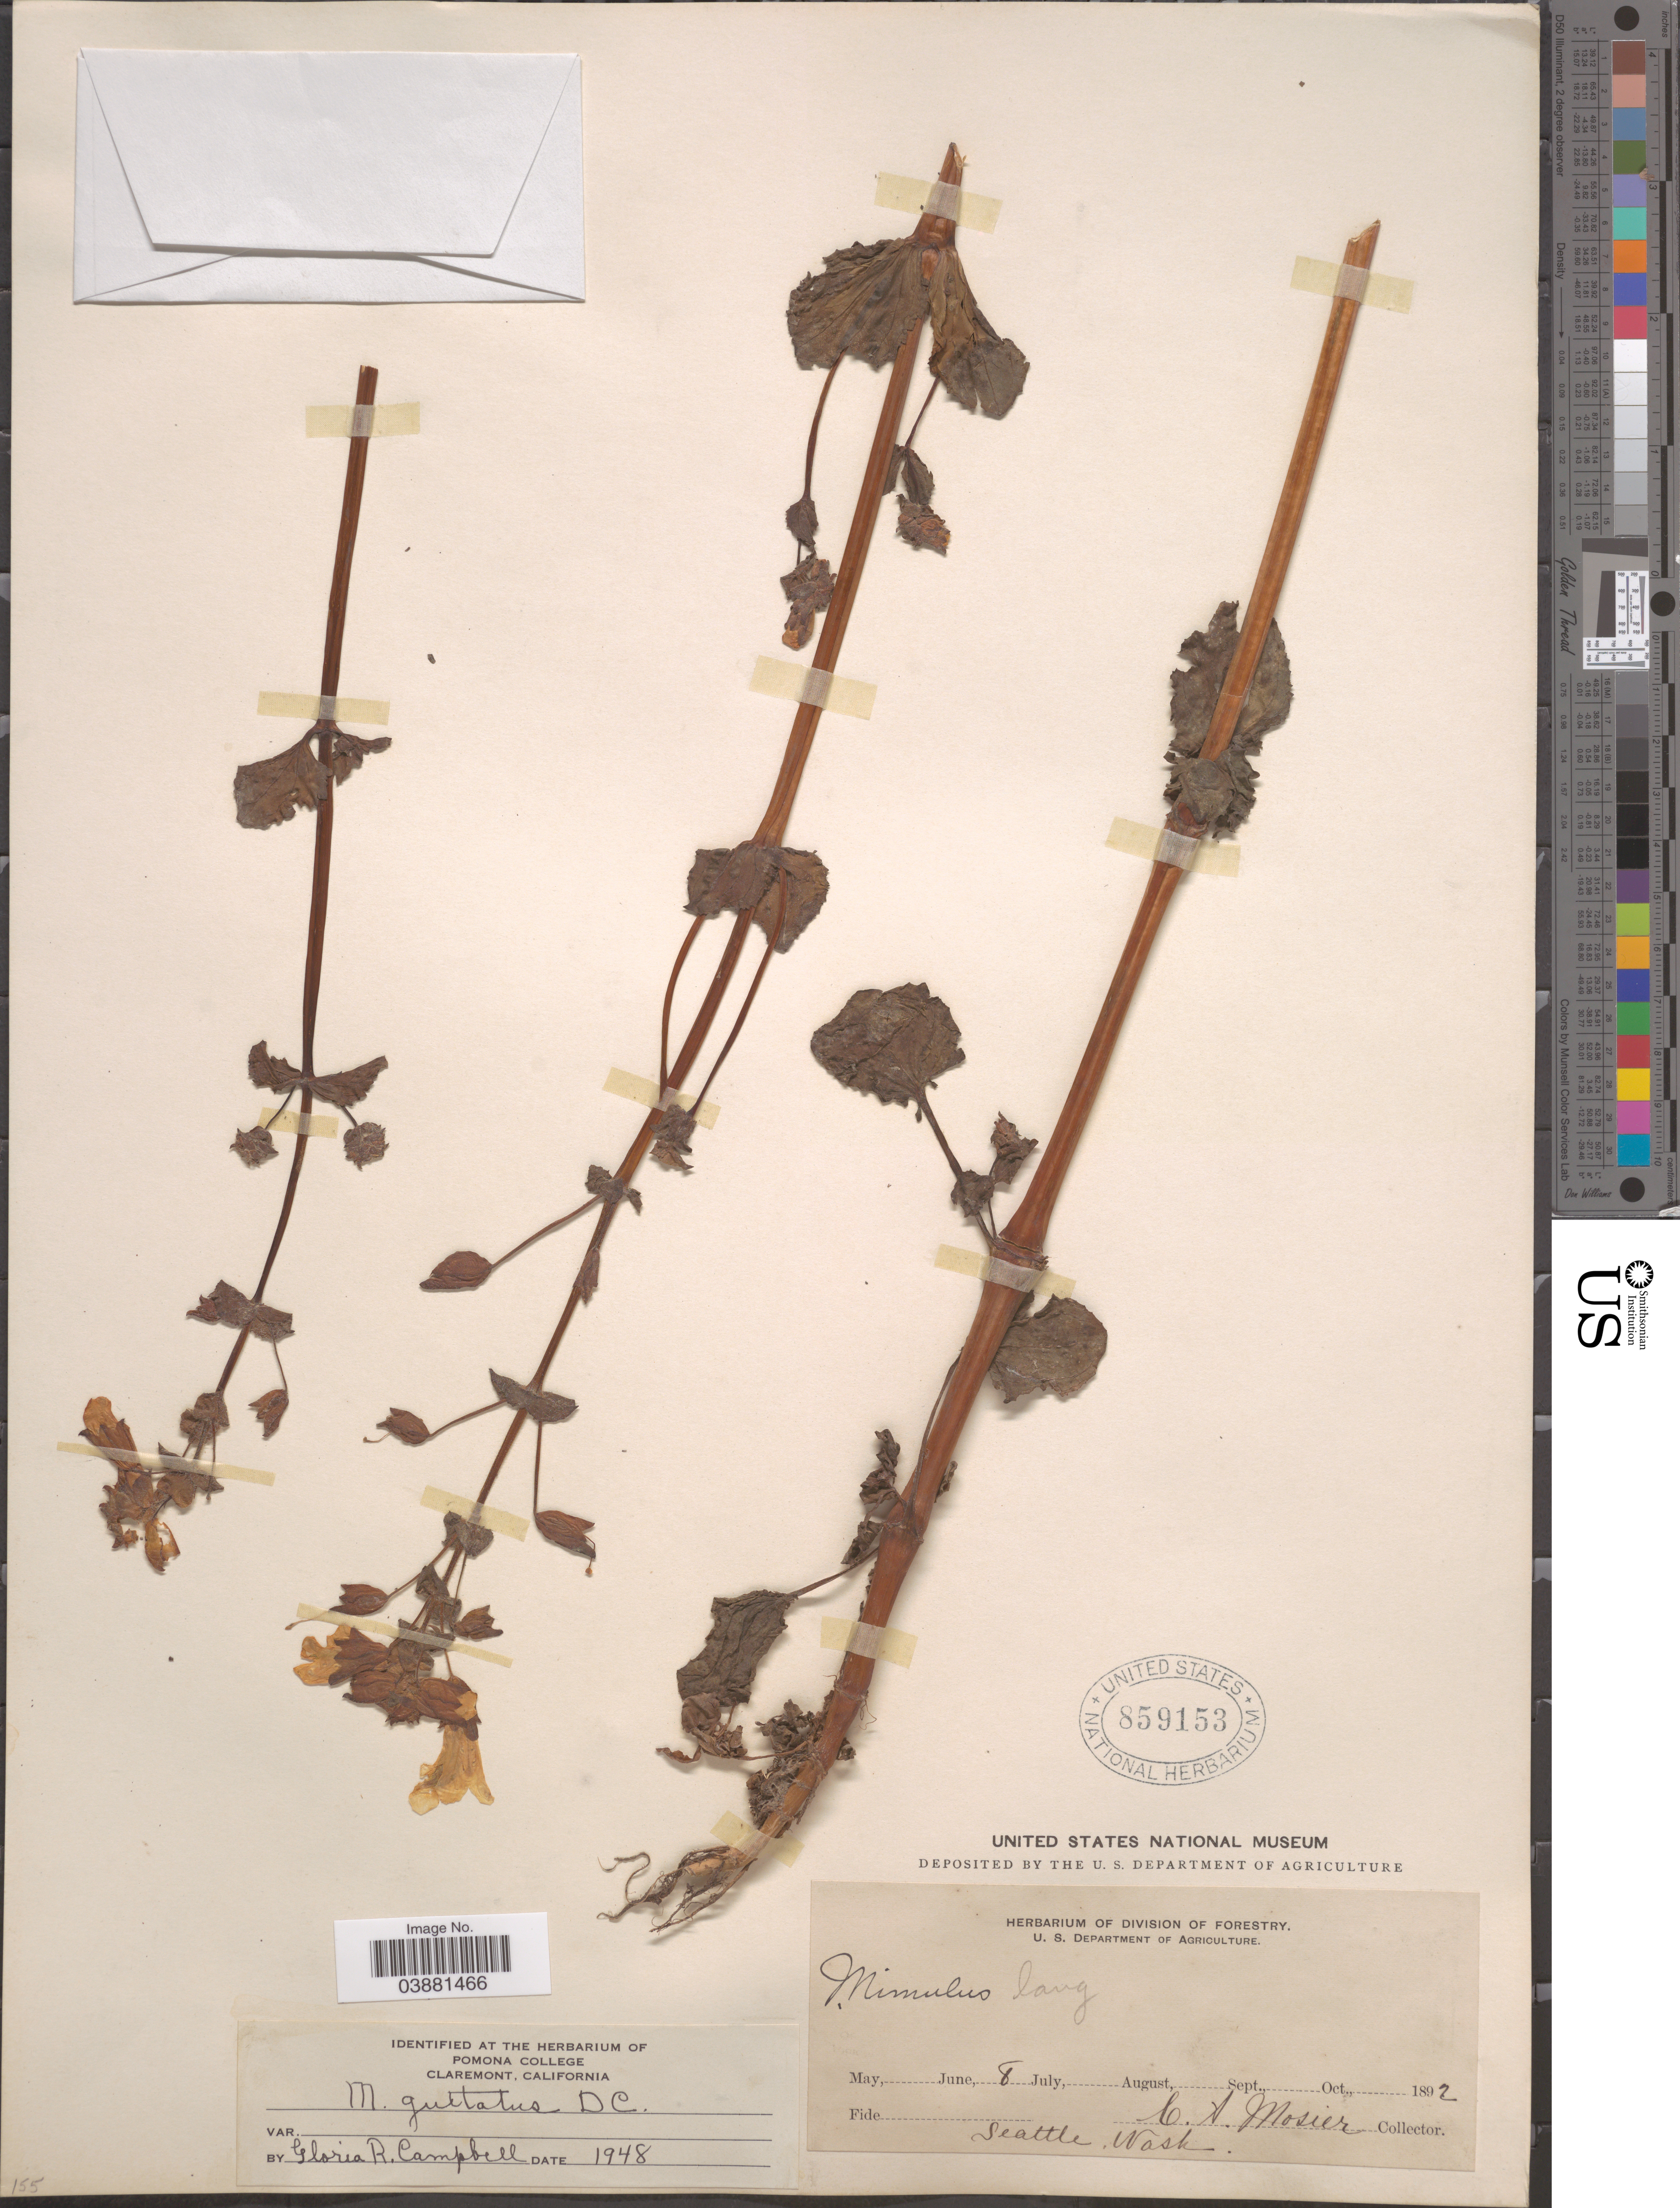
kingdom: Plantae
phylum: Tracheophyta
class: Magnoliopsida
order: Lamiales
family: Phrymaceae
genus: Mimulus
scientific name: Mimulus guttatus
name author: DC.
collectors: C. A. Mosier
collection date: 1892-06-08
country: United States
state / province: Washington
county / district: King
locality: Seattle.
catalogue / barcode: US 859153